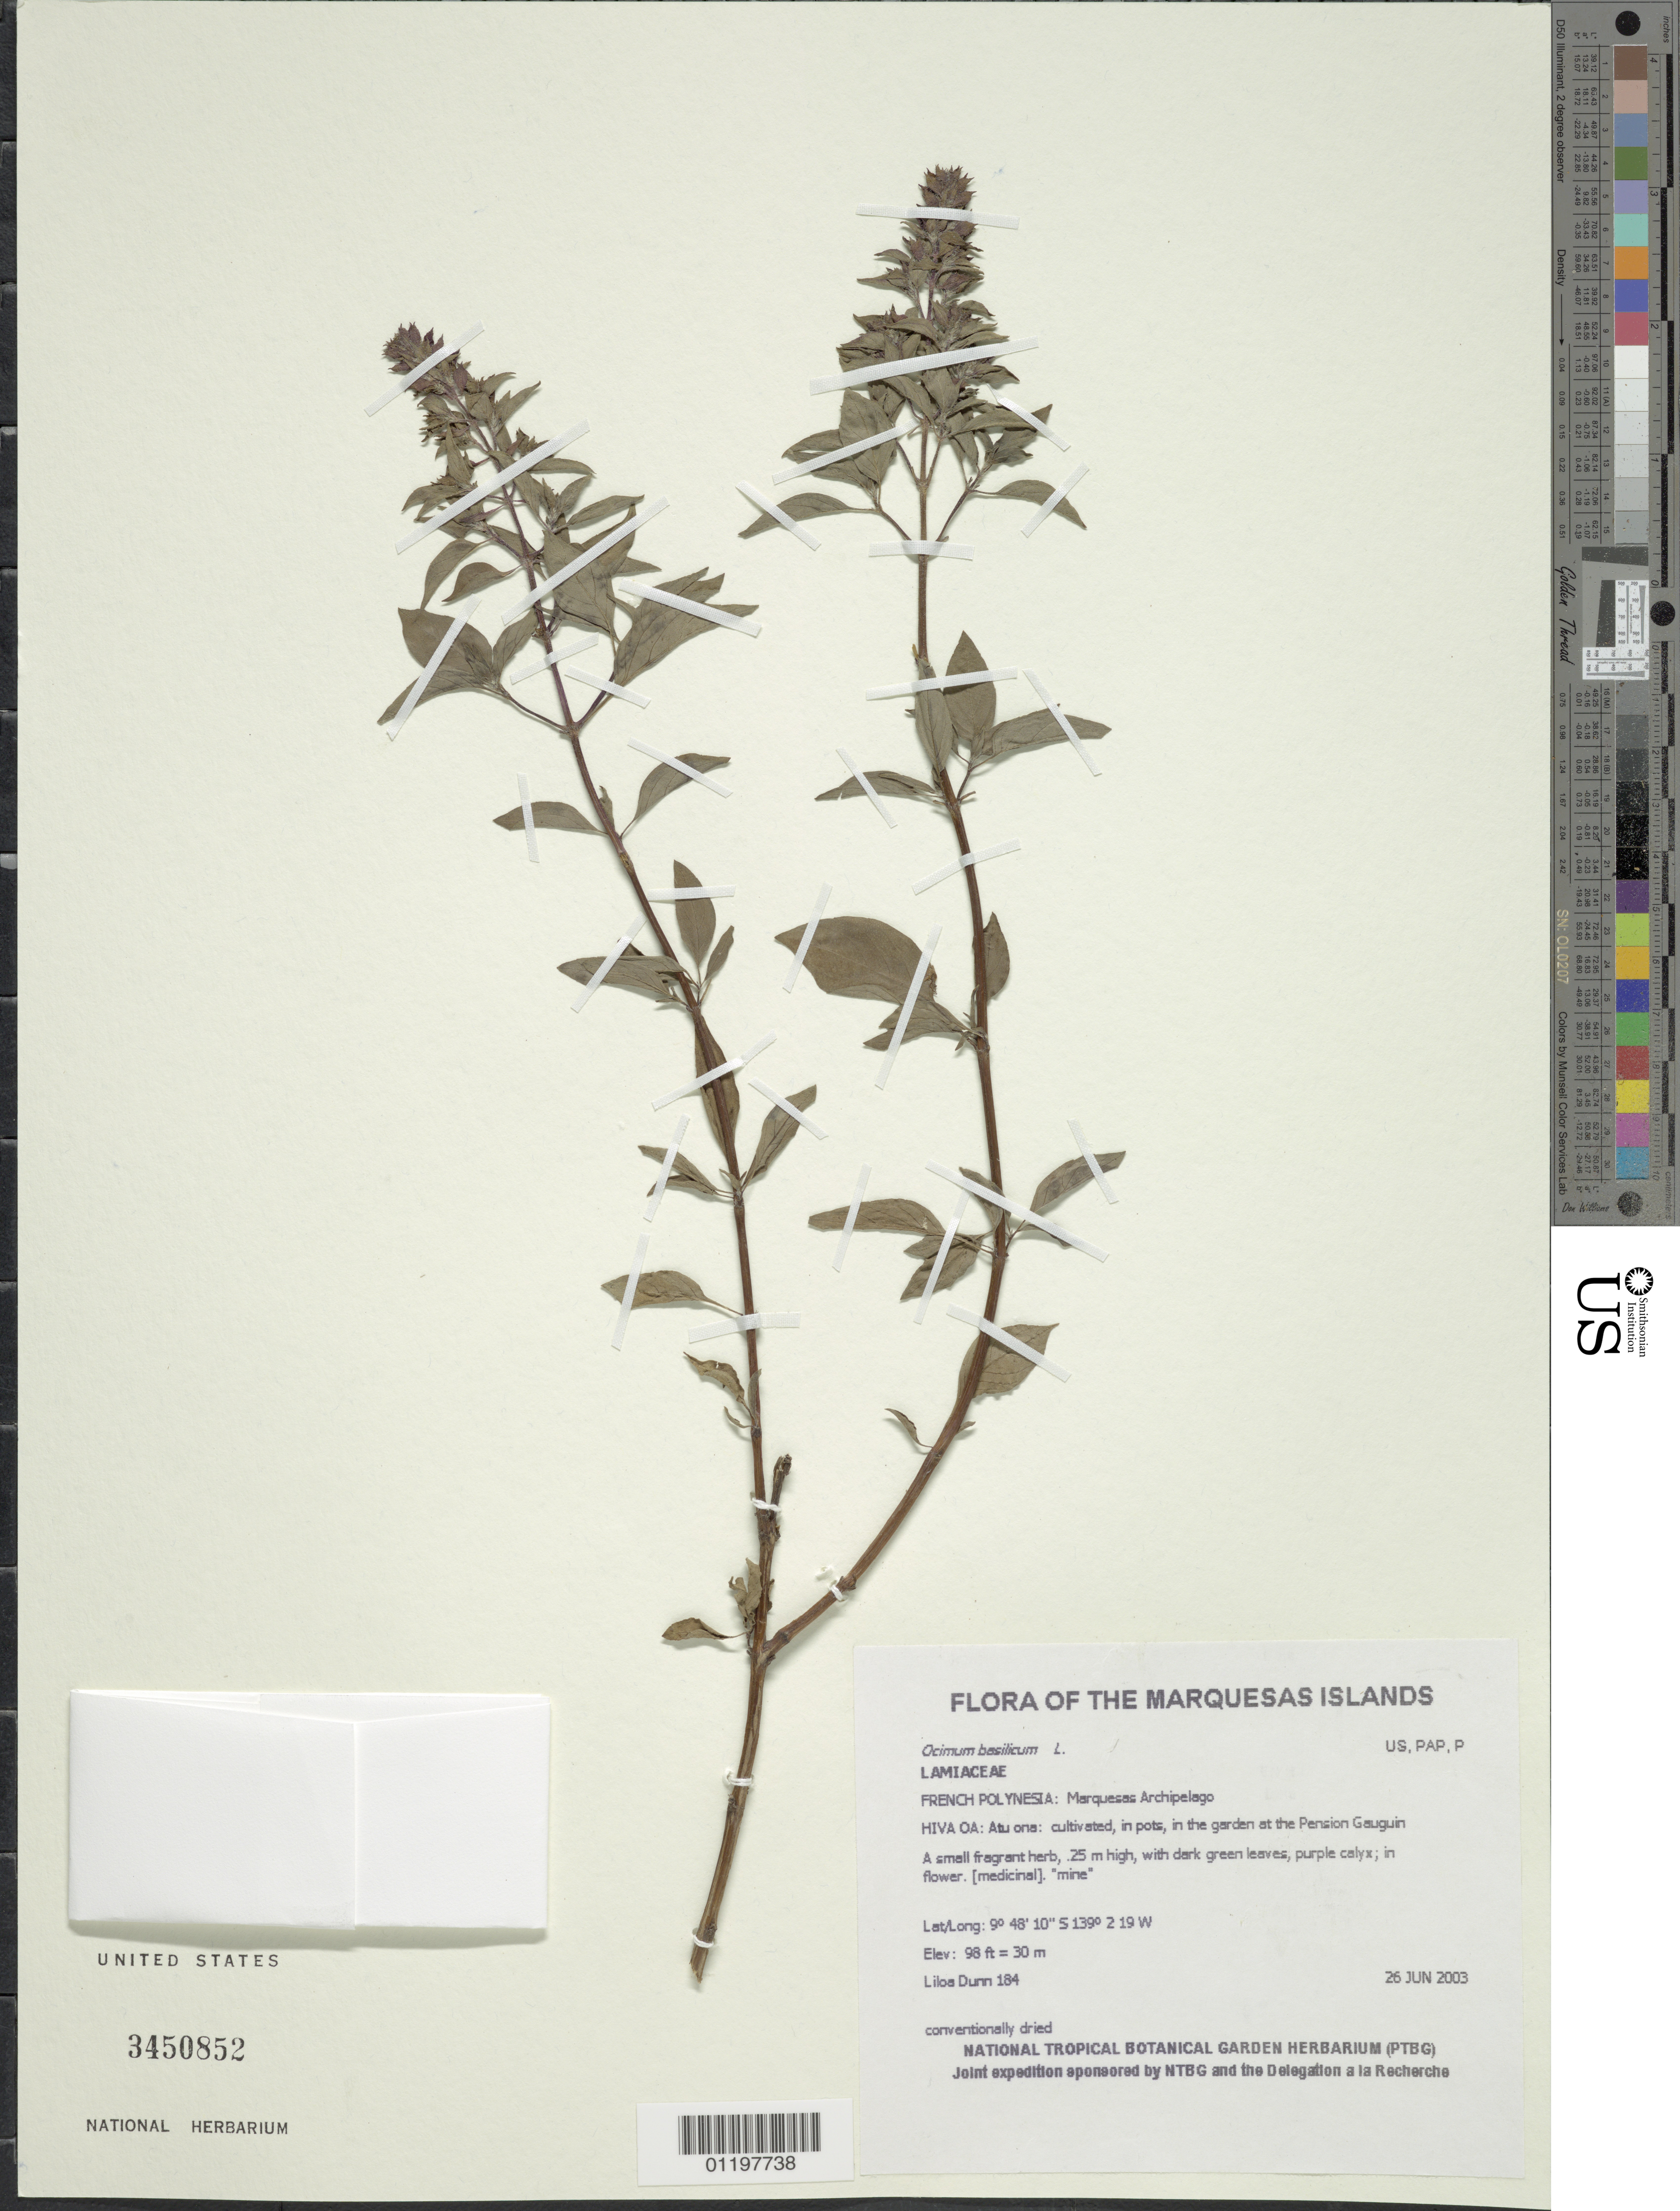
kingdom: Plantae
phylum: Tracheophyta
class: Magnoliopsida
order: Lamiales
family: Lamiaceae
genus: Ocimum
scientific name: Ocimum basilicum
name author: L.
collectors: L. Dunn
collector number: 184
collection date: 2003-06-26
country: French Polynesia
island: Hiva Oa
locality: Atu ona: cultivated, in pots, in the garden at the Pension Gauguin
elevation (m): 30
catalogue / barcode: US 3450852